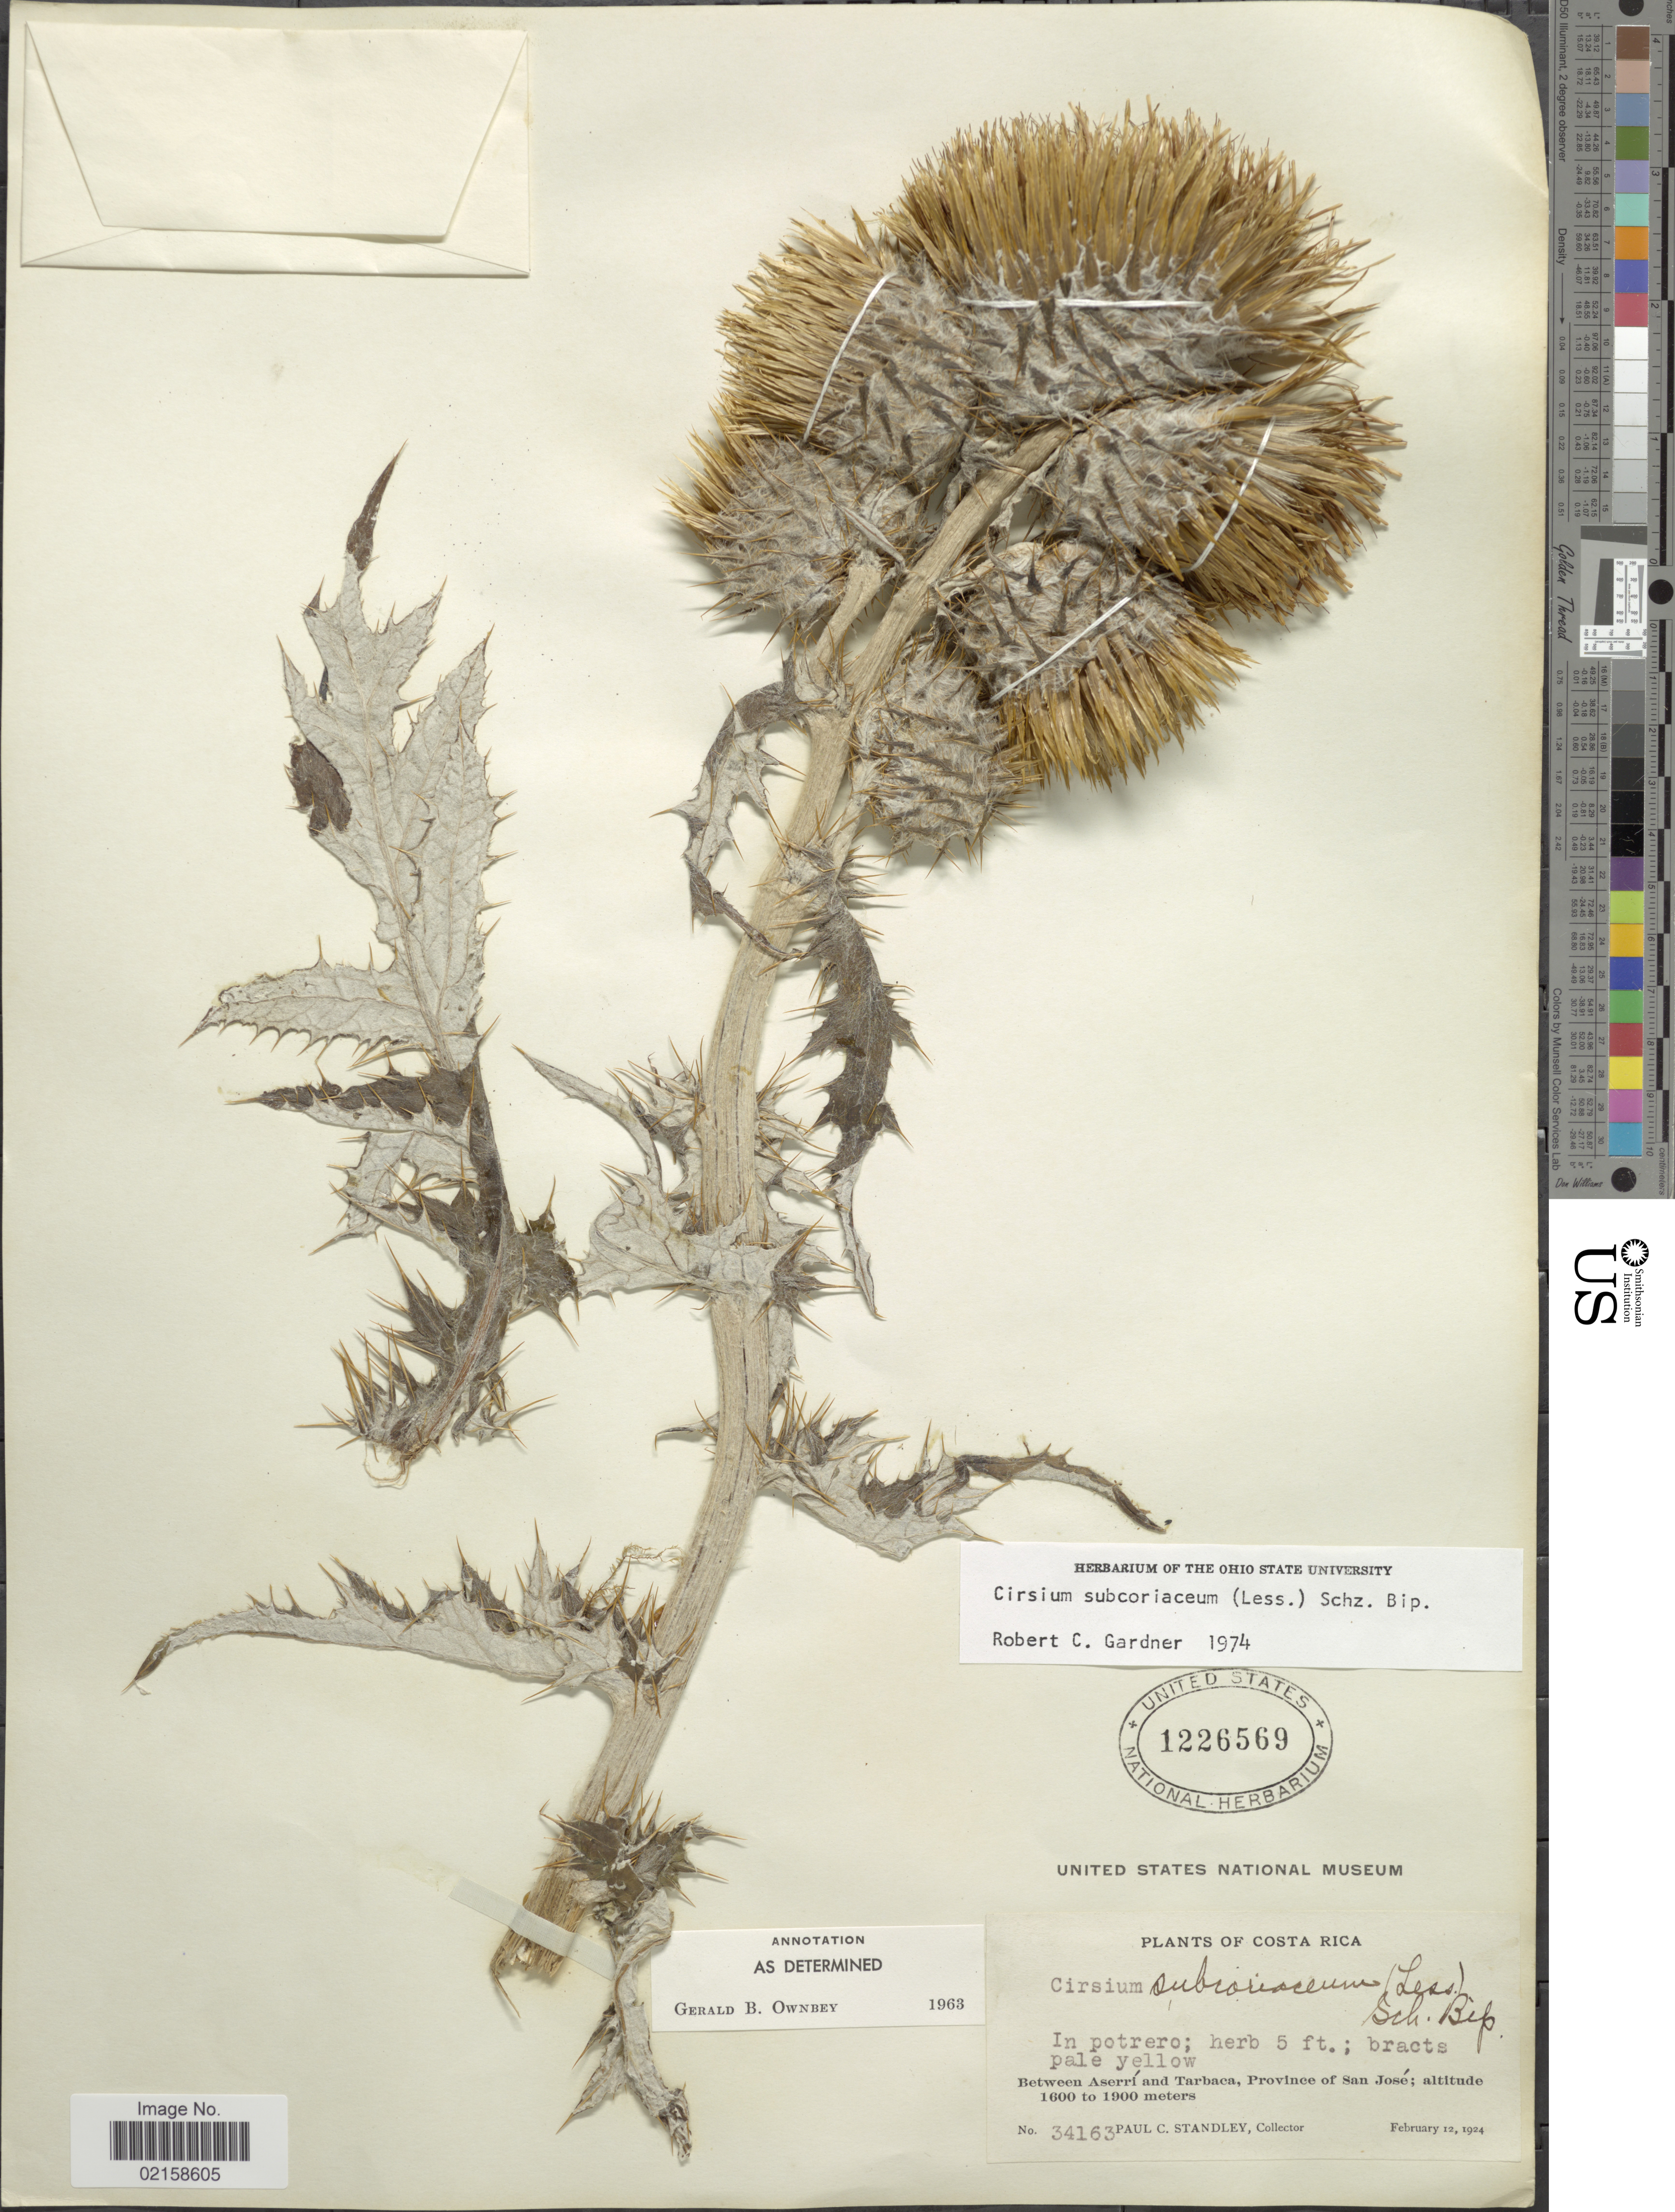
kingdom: Plantae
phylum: Tracheophyta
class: Magnoliopsida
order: Asterales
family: Asteraceae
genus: Cirsium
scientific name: Cirsium subcoriaceum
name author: (Less.) Sch. Bip.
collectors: P. C. Standley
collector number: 34163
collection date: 1924-02-12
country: Costa Rica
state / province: San José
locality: Between Aserri and Tarbaca.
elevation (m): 1600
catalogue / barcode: US 1226569